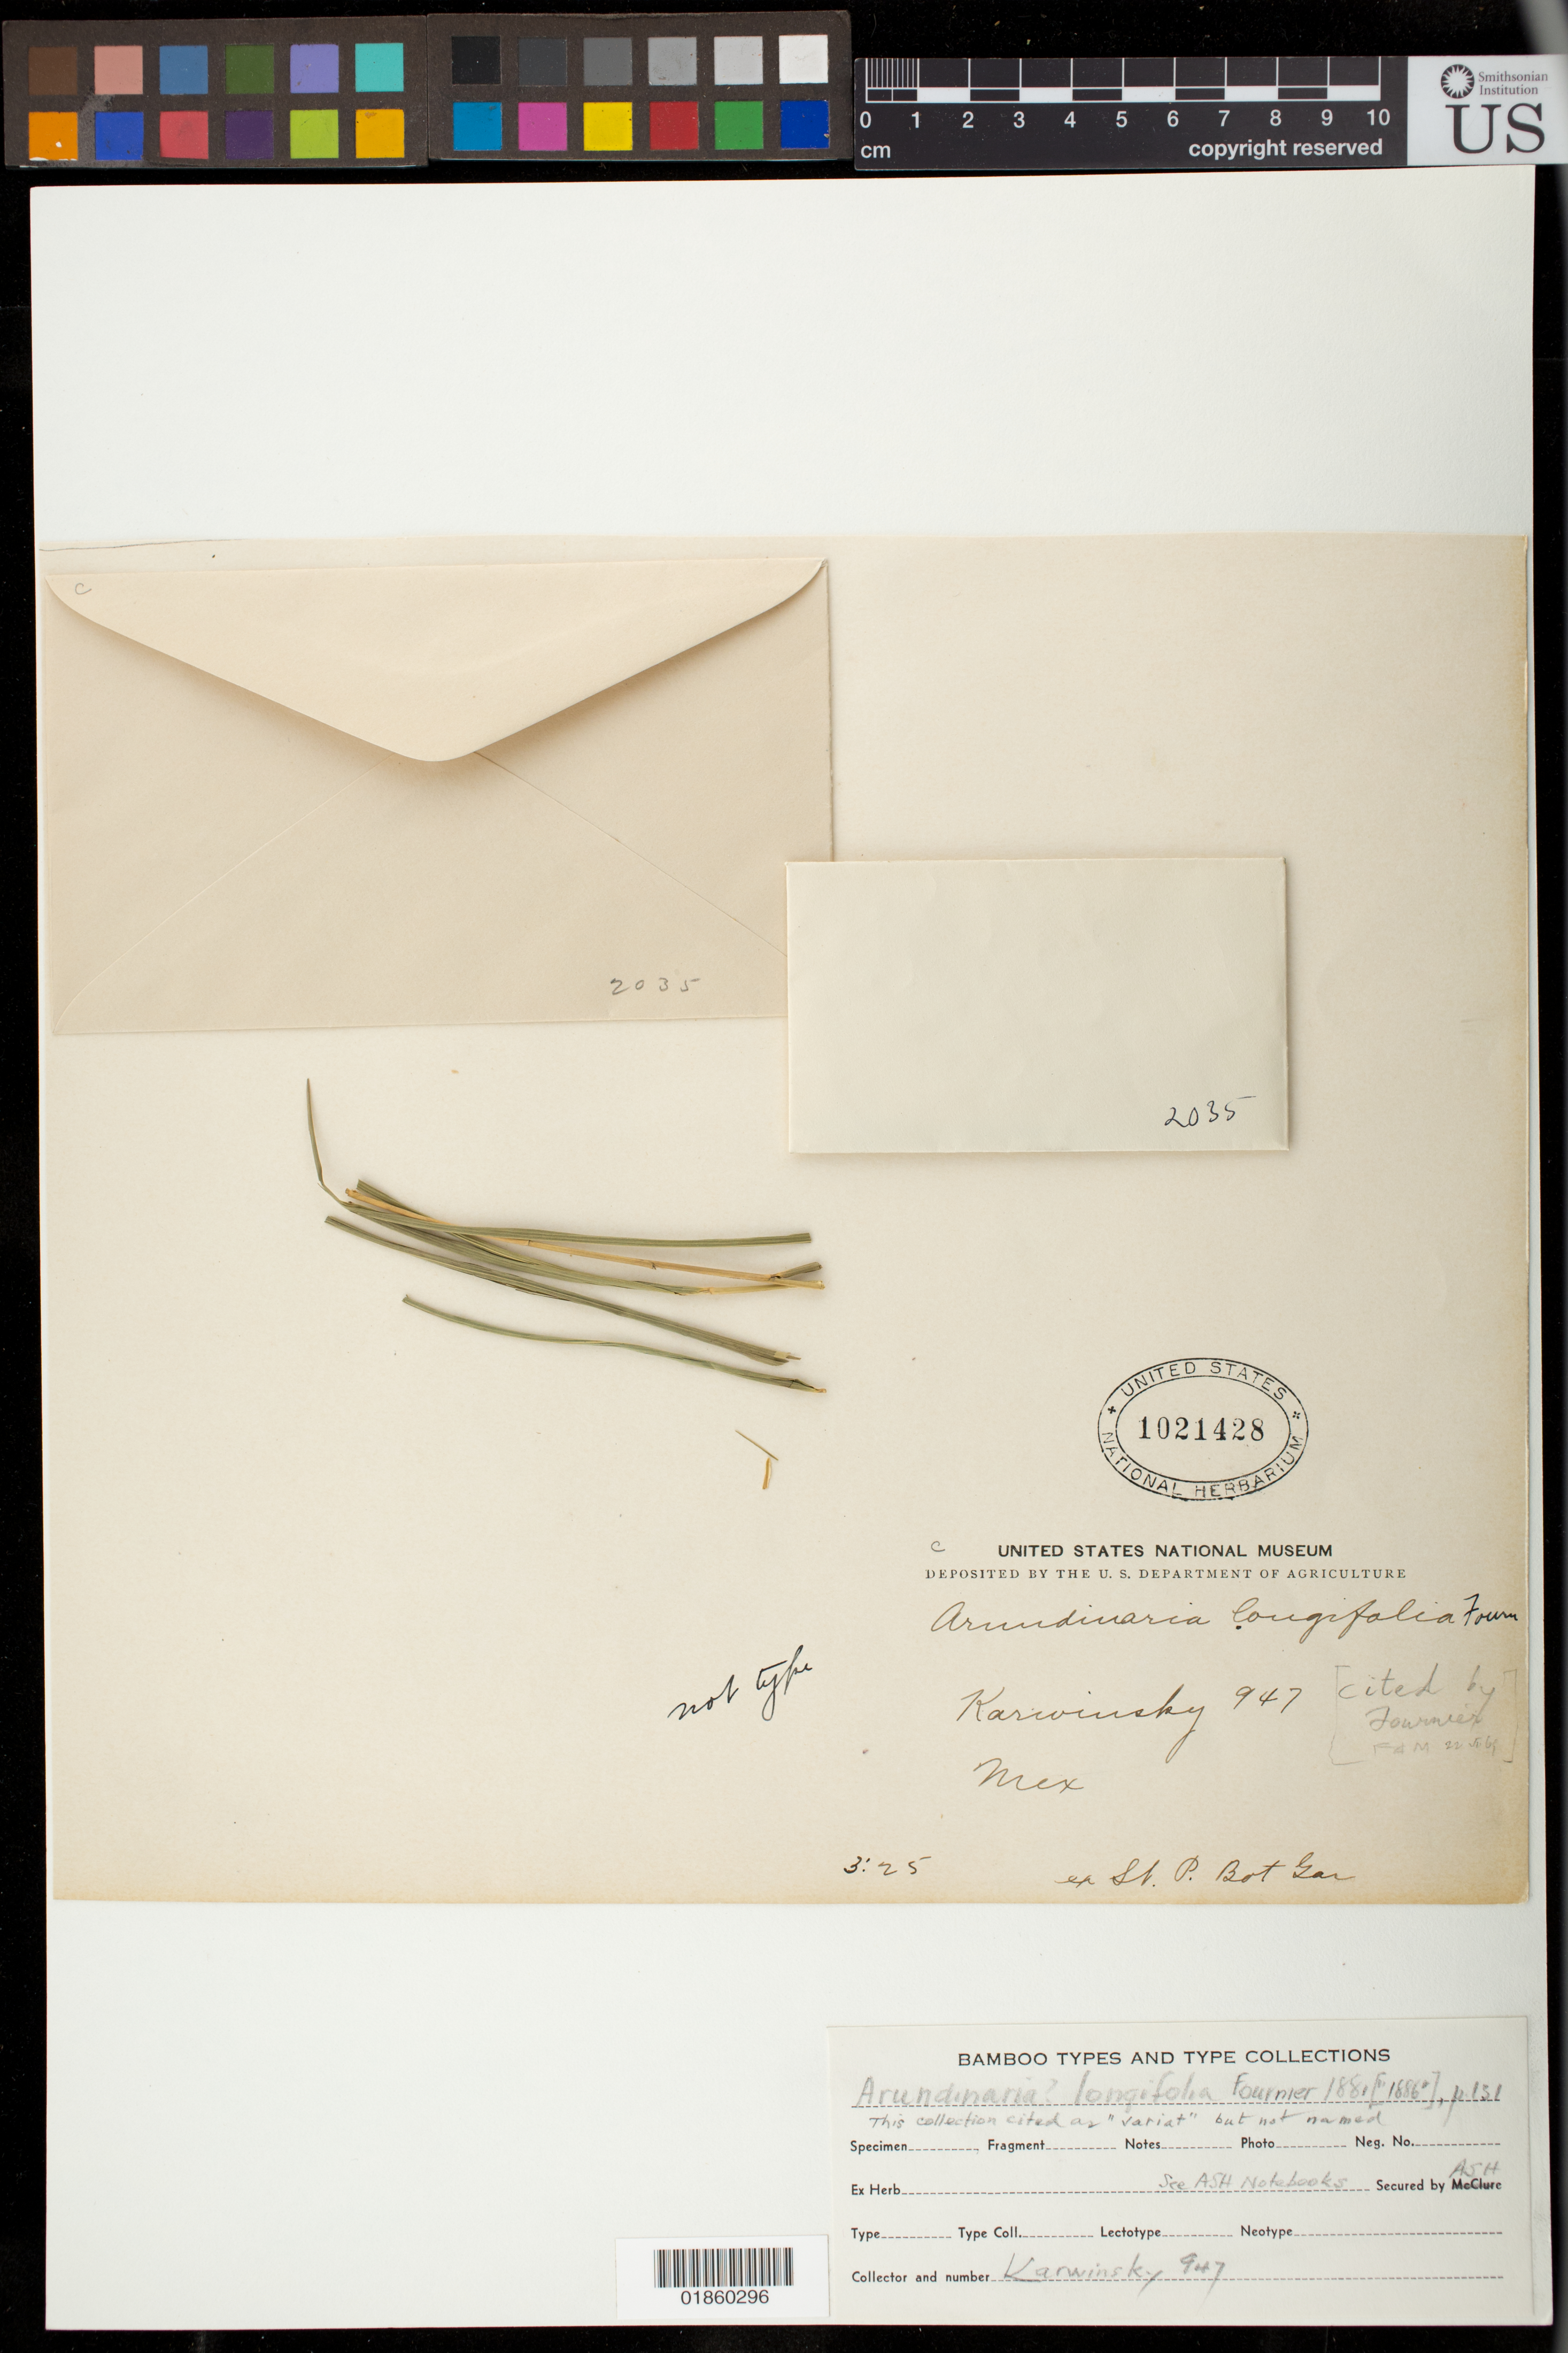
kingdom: Plantae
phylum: Tracheophyta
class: Liliopsida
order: Poales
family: Poaceae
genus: Arundinaria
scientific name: Arundinaria longifolia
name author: E. Fourn.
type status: Isosyntype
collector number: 947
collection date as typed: s.d.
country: Mexico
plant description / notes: Fragmentary material of type specimen ex herb. St. P. Bot. Gard.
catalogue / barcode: US 1021428